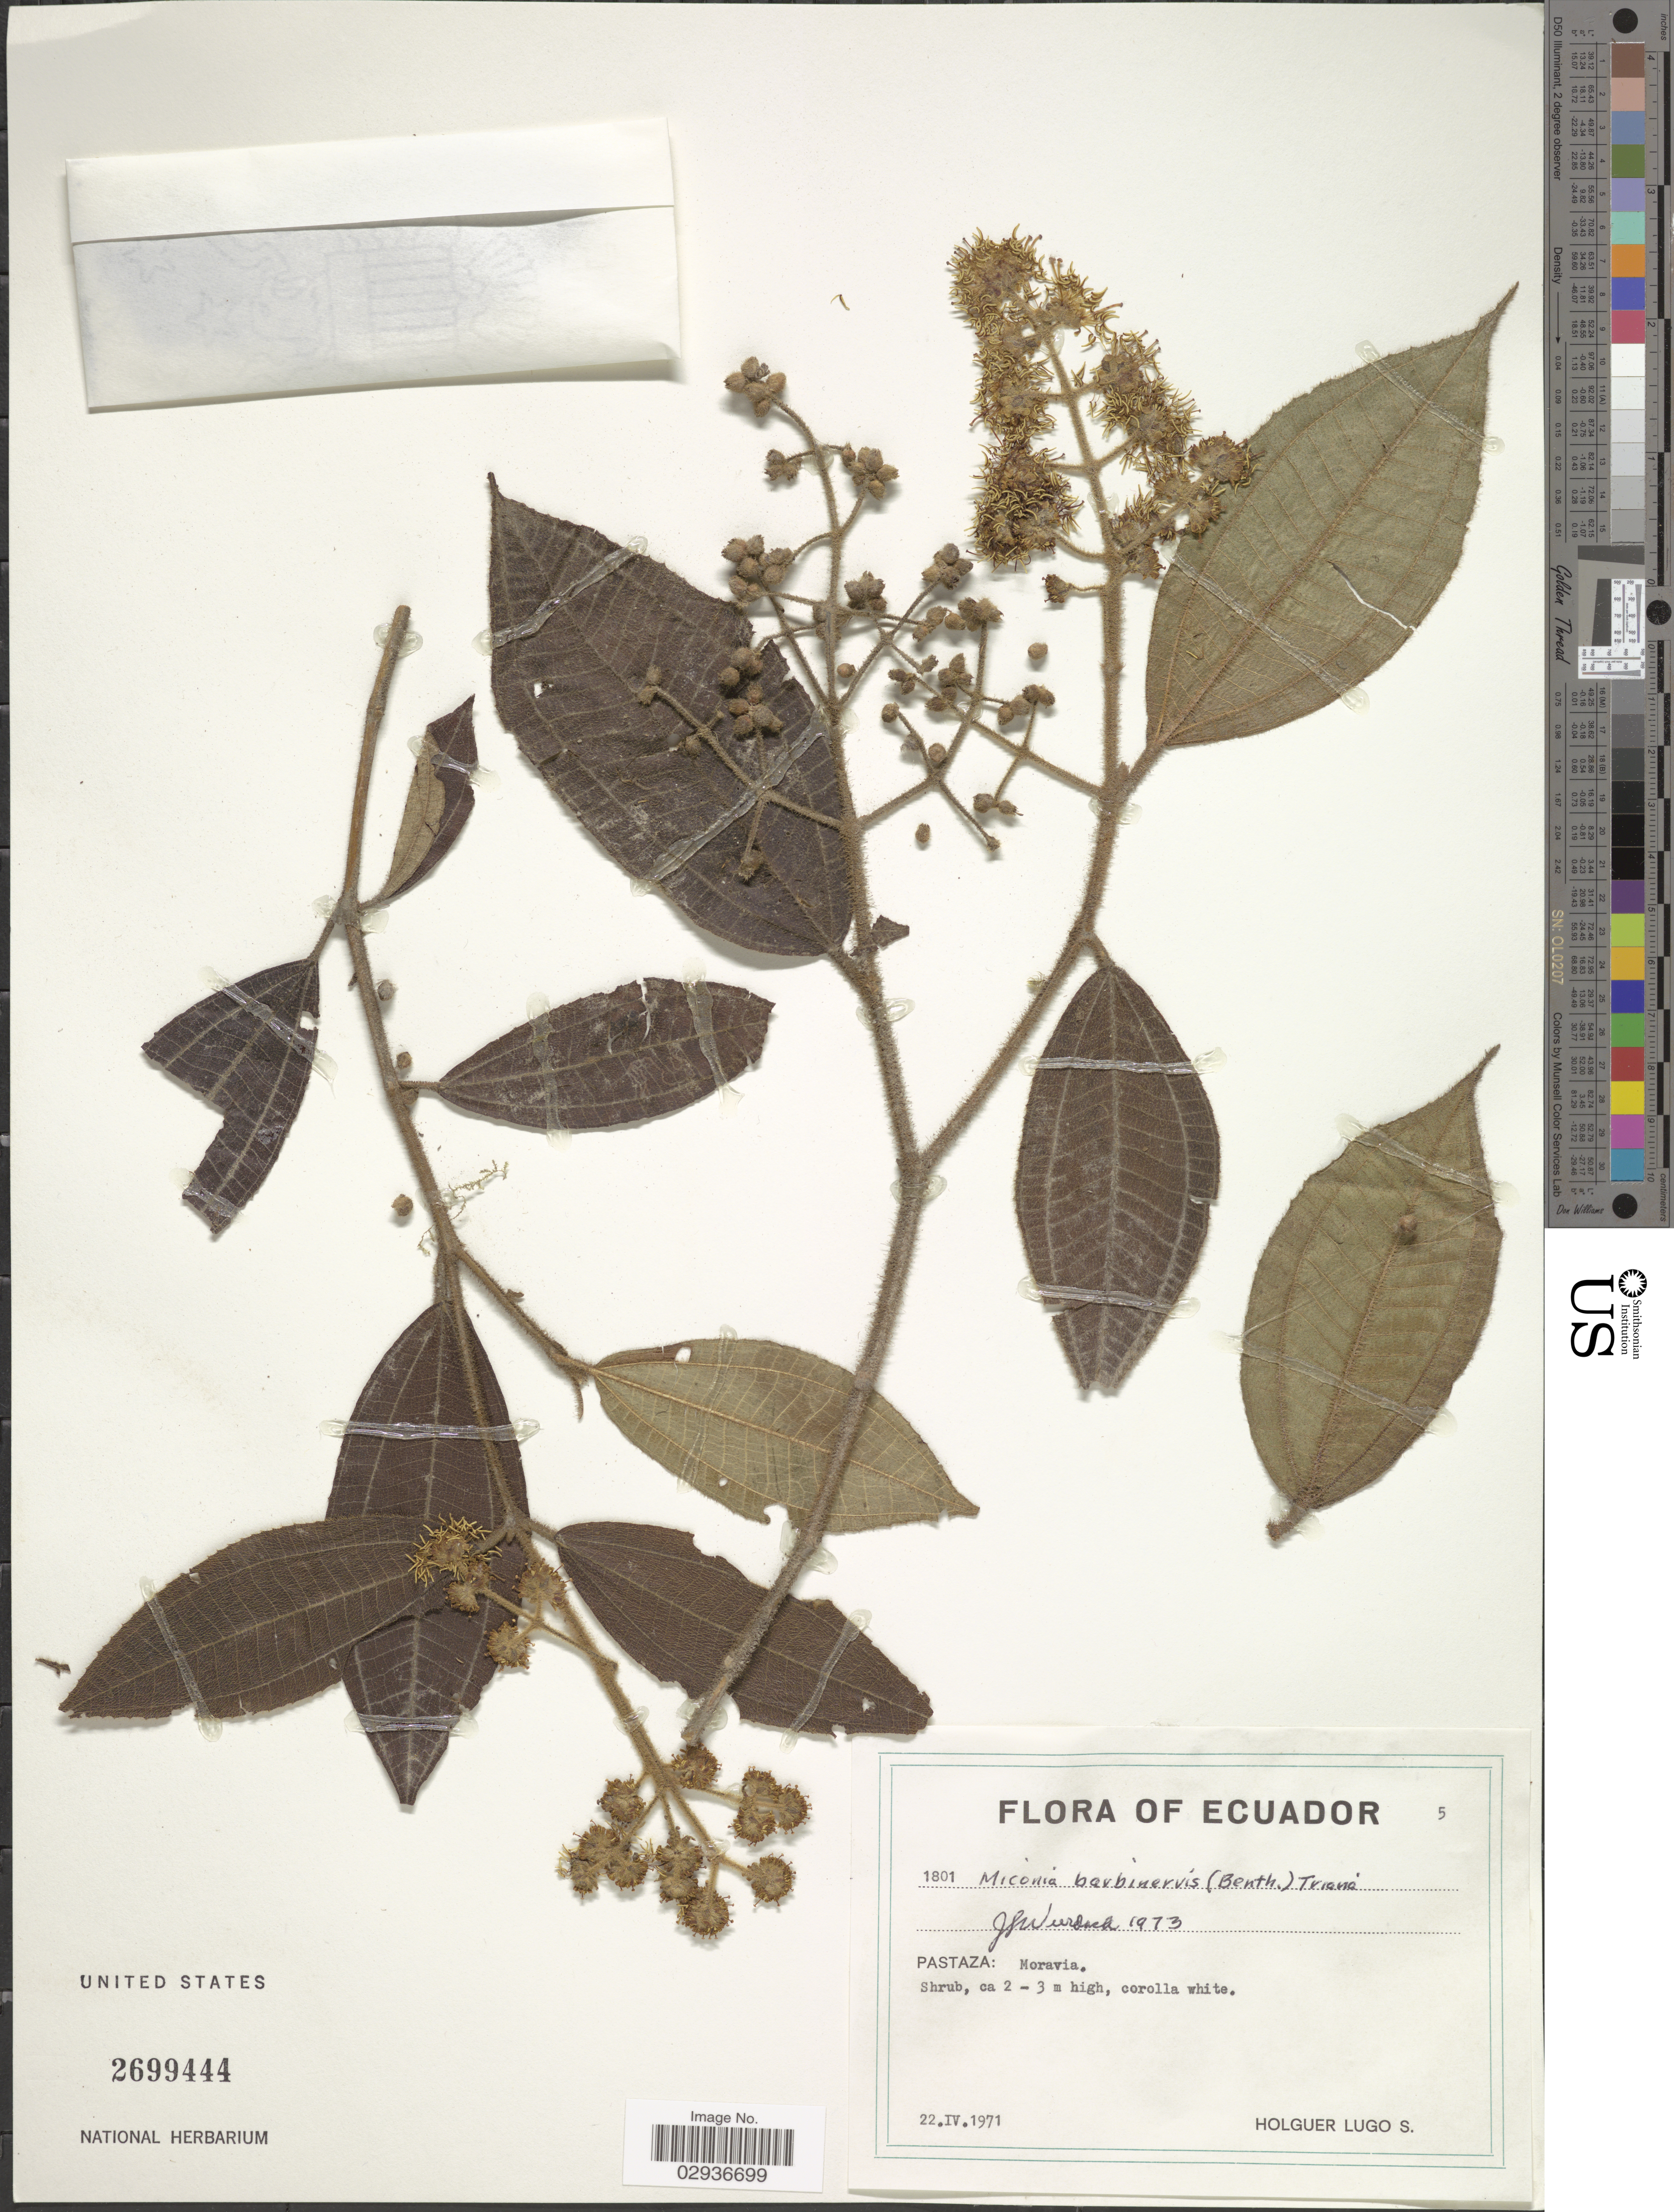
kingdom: Plantae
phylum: Tracheophyta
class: Magnoliopsida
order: Myrtales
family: Melastomataceae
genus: Miconia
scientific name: Miconia barbinervis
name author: (Benth.) Triana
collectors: H. Lugo S.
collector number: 1801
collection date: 1971-04-22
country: Ecuador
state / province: Pastaza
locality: Moravia.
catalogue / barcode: US 2699444